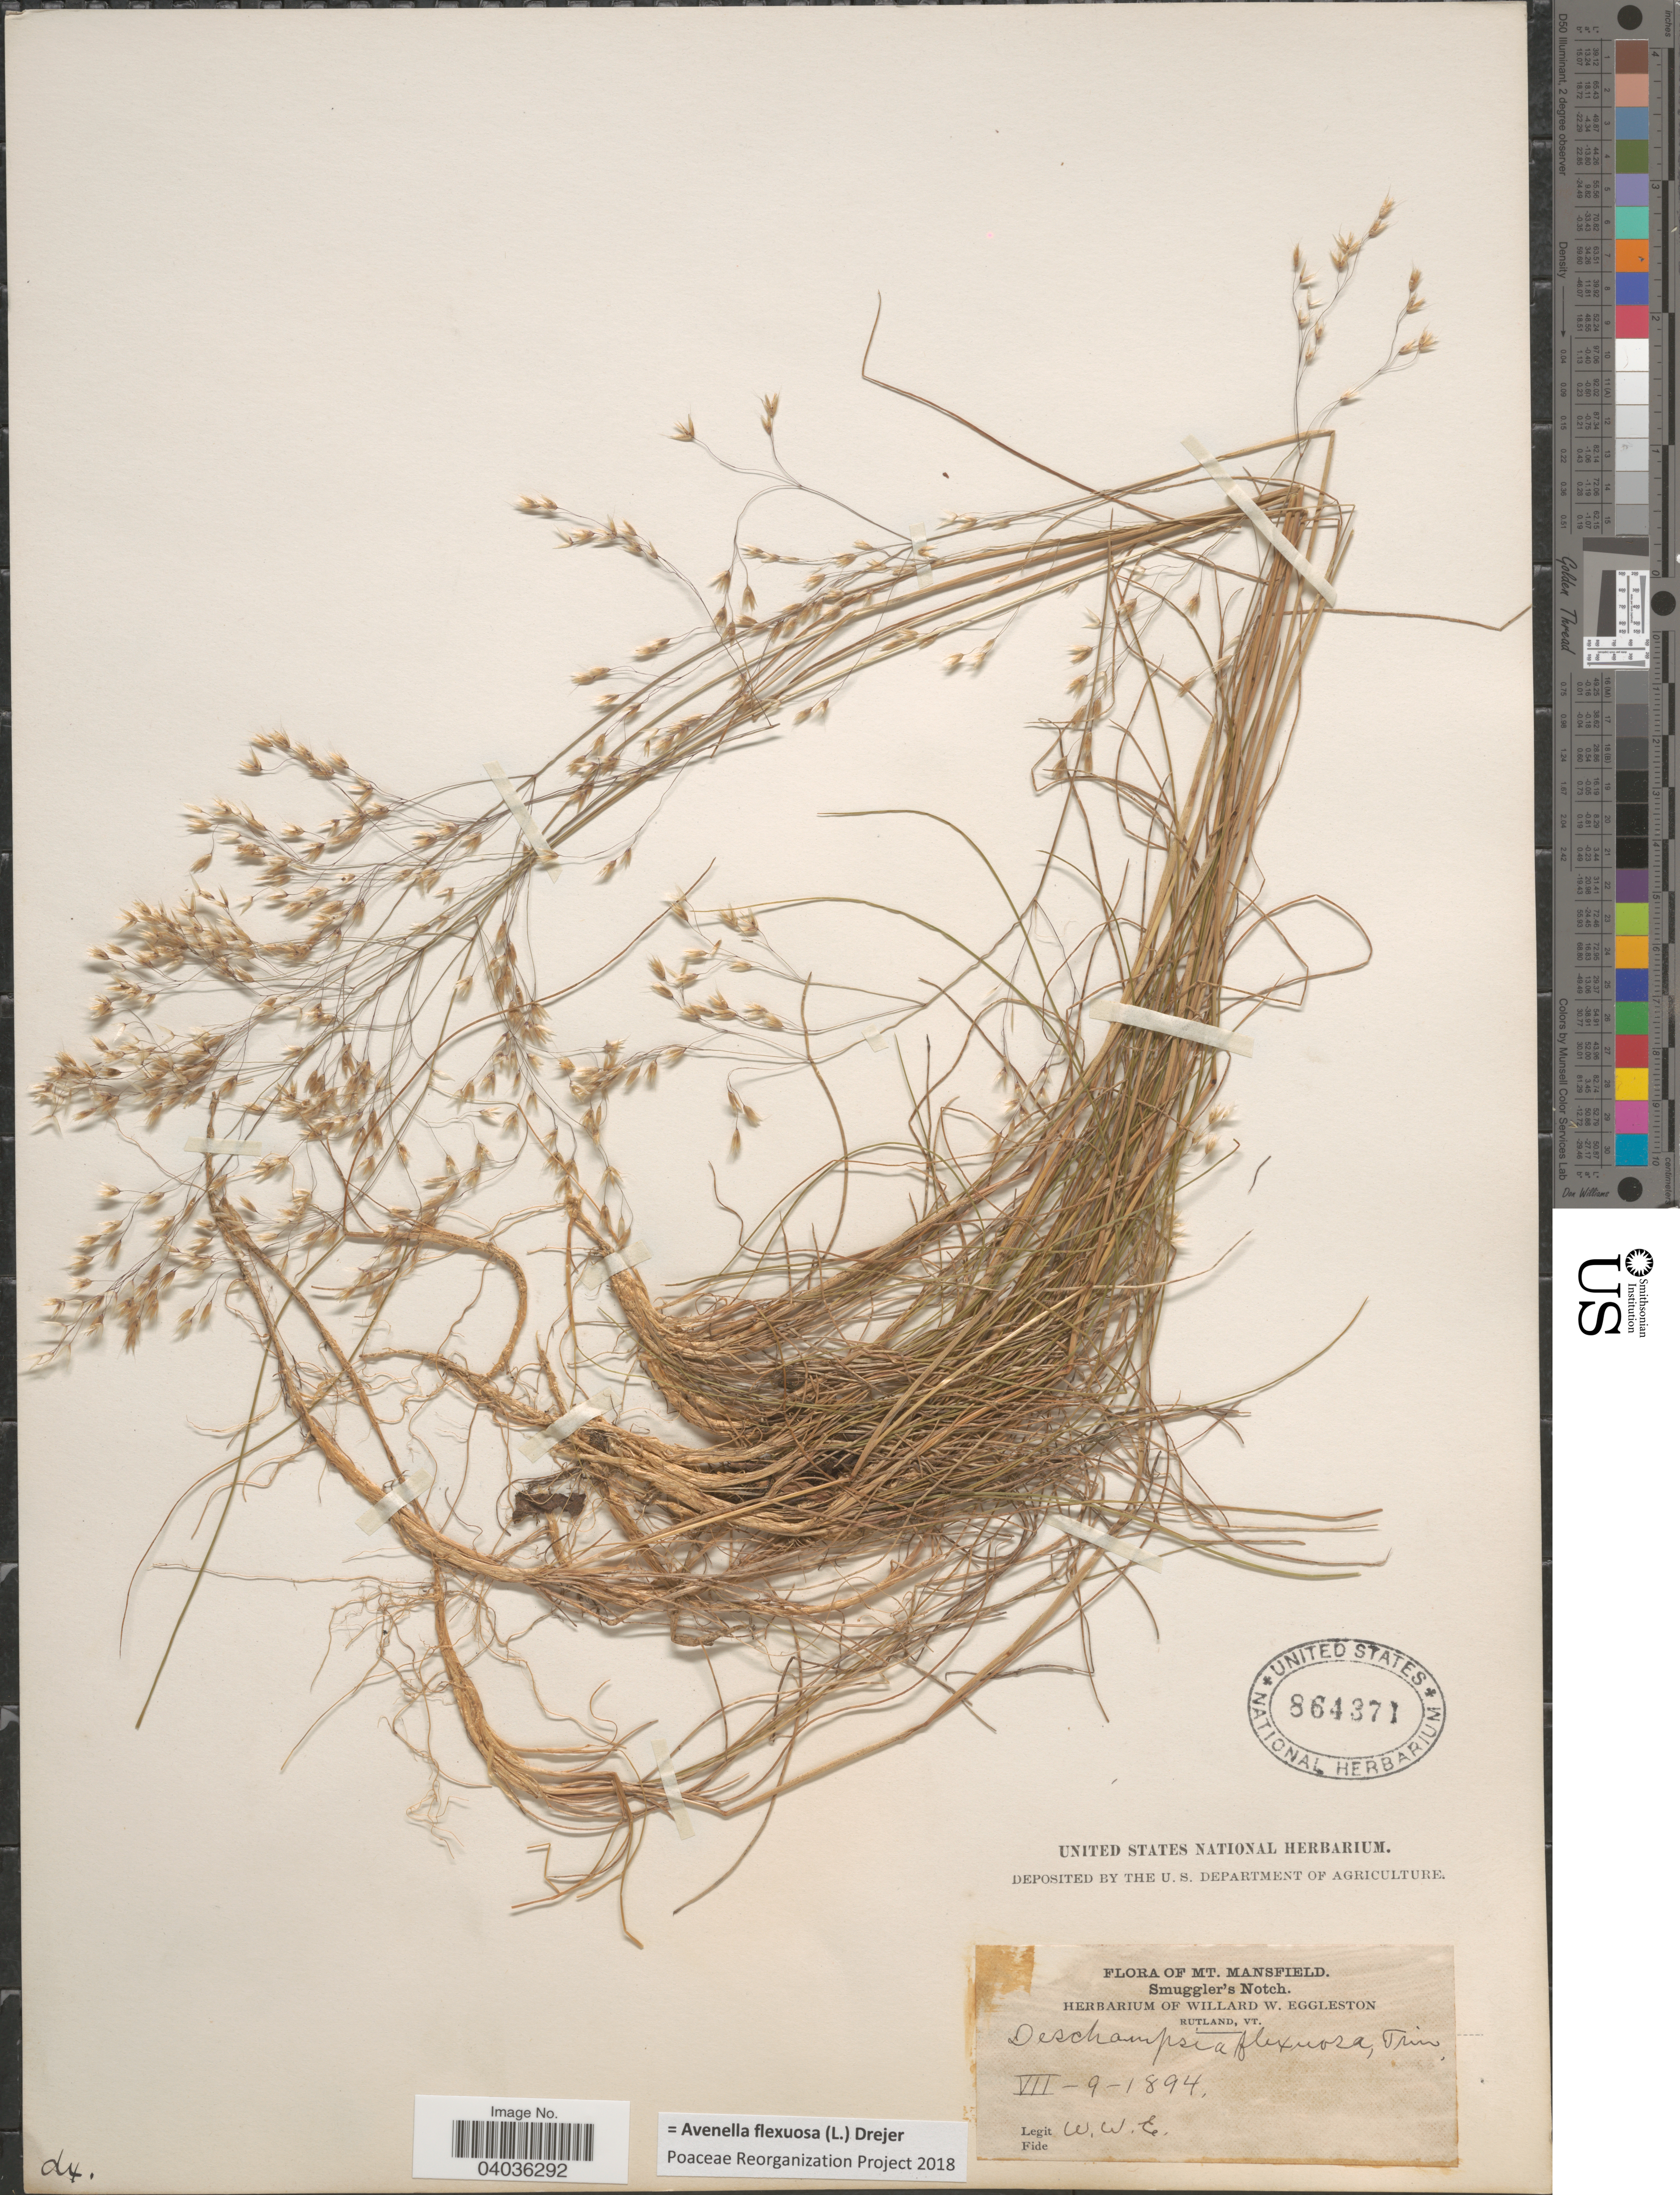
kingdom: Plantae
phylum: Tracheophyta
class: Liliopsida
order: Poales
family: Poaceae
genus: Avenella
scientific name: Avenella flexuosa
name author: (L.) Drejer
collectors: W. W. Eggleston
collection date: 1894-07-09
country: United States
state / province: Vermont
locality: Mt. Mandfield. Smuggler's Notch.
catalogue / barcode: US 864371